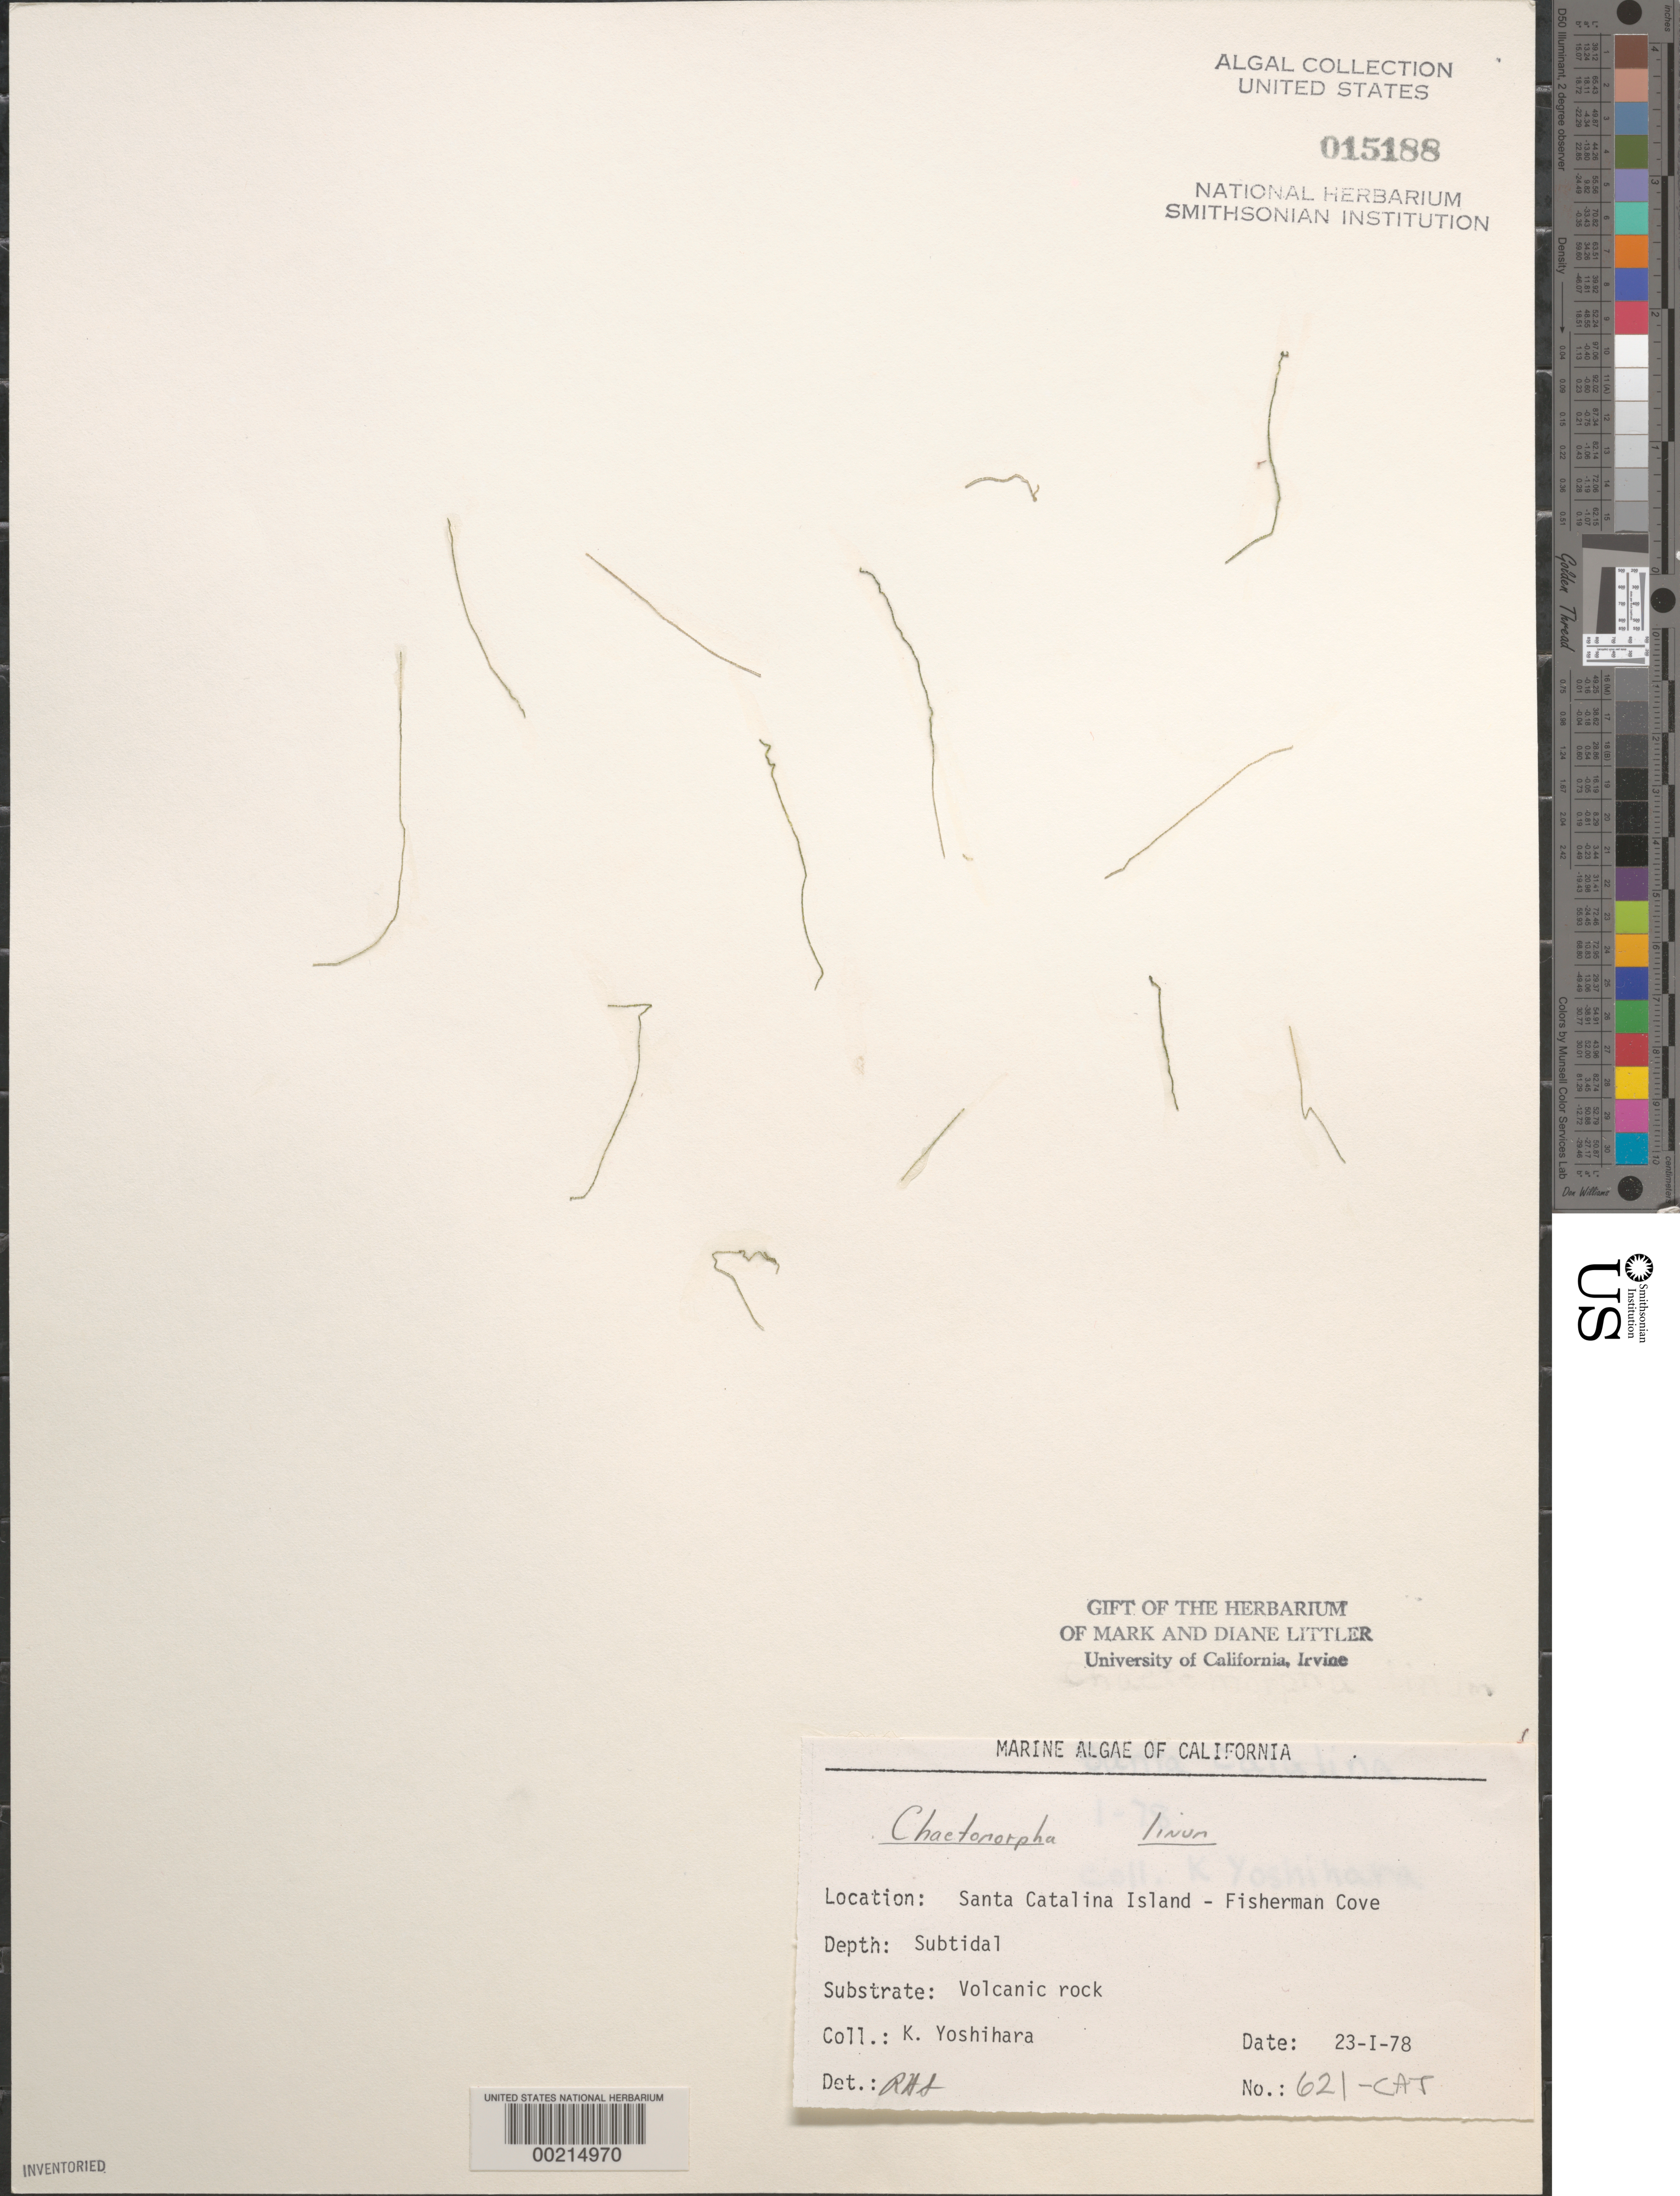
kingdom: Plantae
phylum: Chlorophyta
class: Ulvophyceae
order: Cladophorales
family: Cladophoraceae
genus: Chaetomorpha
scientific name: Chaetomorpha linum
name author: (O.F. Muell.) Kütz.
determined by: Sims, Robert H.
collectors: K. Yoshihara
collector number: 621-cat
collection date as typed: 23 Jan 1978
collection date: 1978-01-23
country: United States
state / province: California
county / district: Los Angeles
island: Santa Catalina Island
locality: Fisherman Cove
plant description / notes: BLM-SOCALBIGHT Rocky Intertidal Survey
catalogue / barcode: US 15188